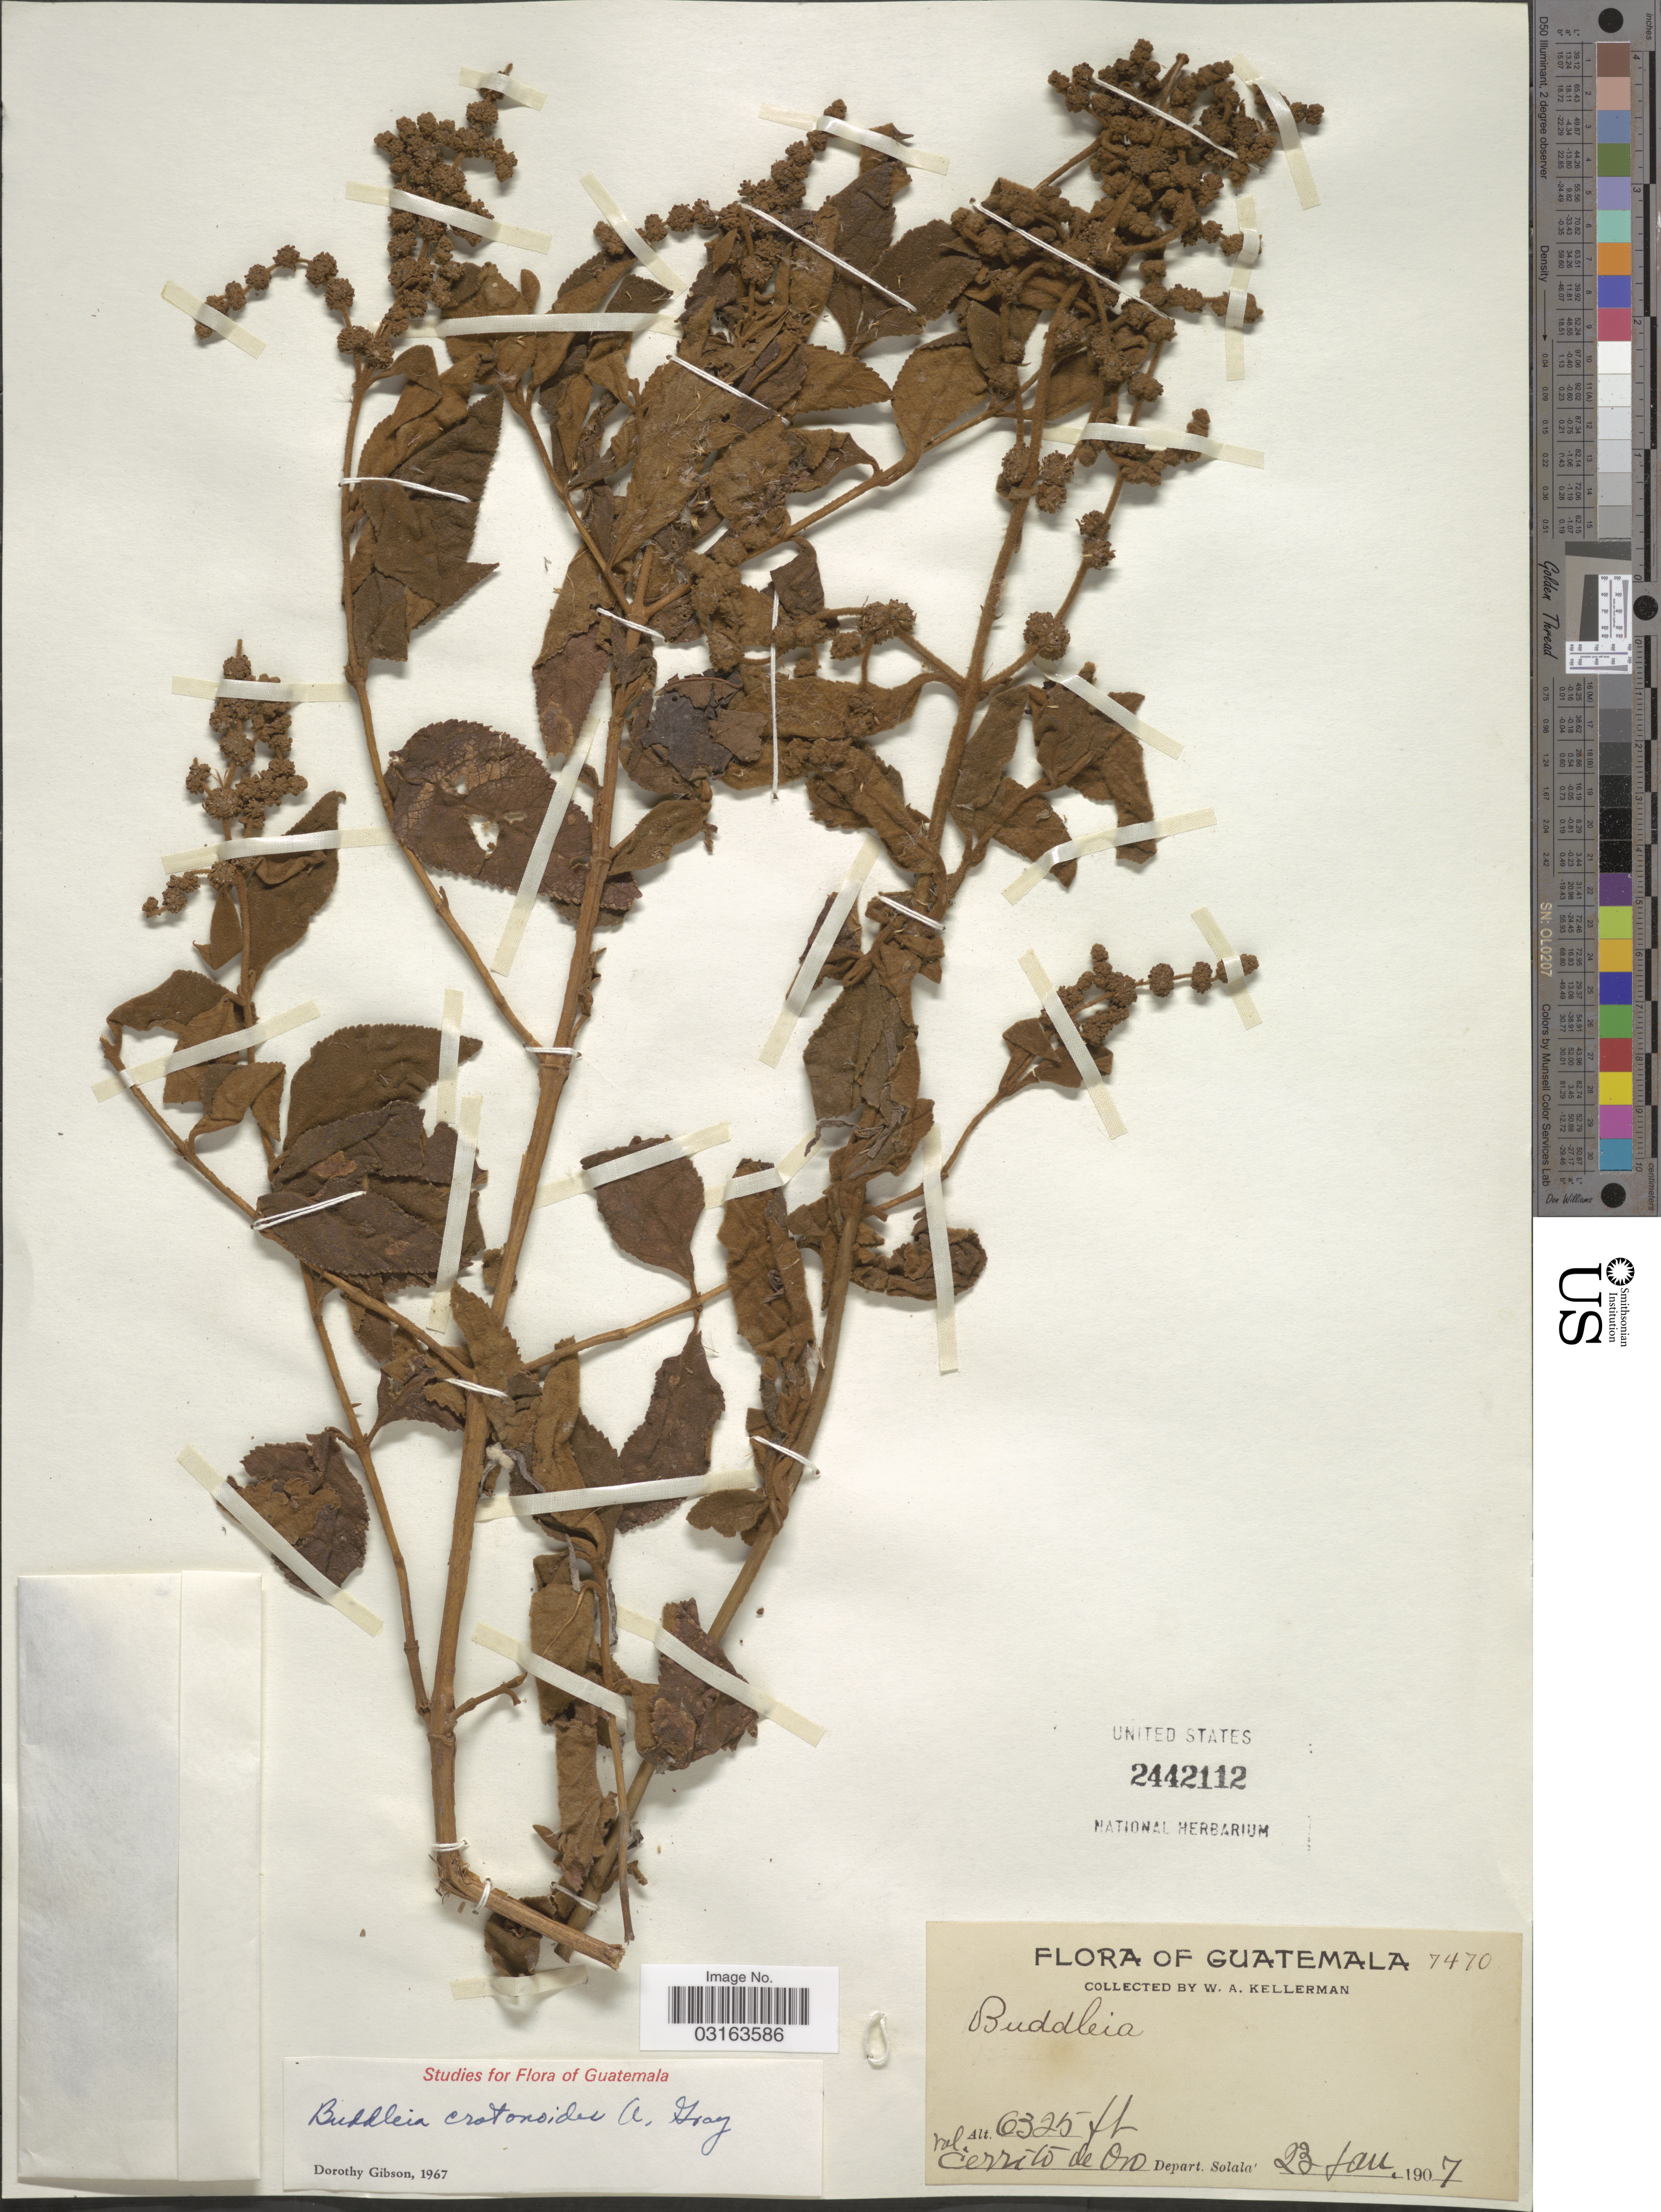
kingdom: Plantae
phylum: Tracheophyta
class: Magnoliopsida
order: Lamiales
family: Scrophulariaceae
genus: Buddleja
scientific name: Buddleja crotonoides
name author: A. Gray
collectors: W. Kellerman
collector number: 7470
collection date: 1907-01-23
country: Guatemala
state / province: Sololá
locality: Vol. Cerrito de Oro, Depart. Solala.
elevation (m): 1928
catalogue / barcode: US 2442112